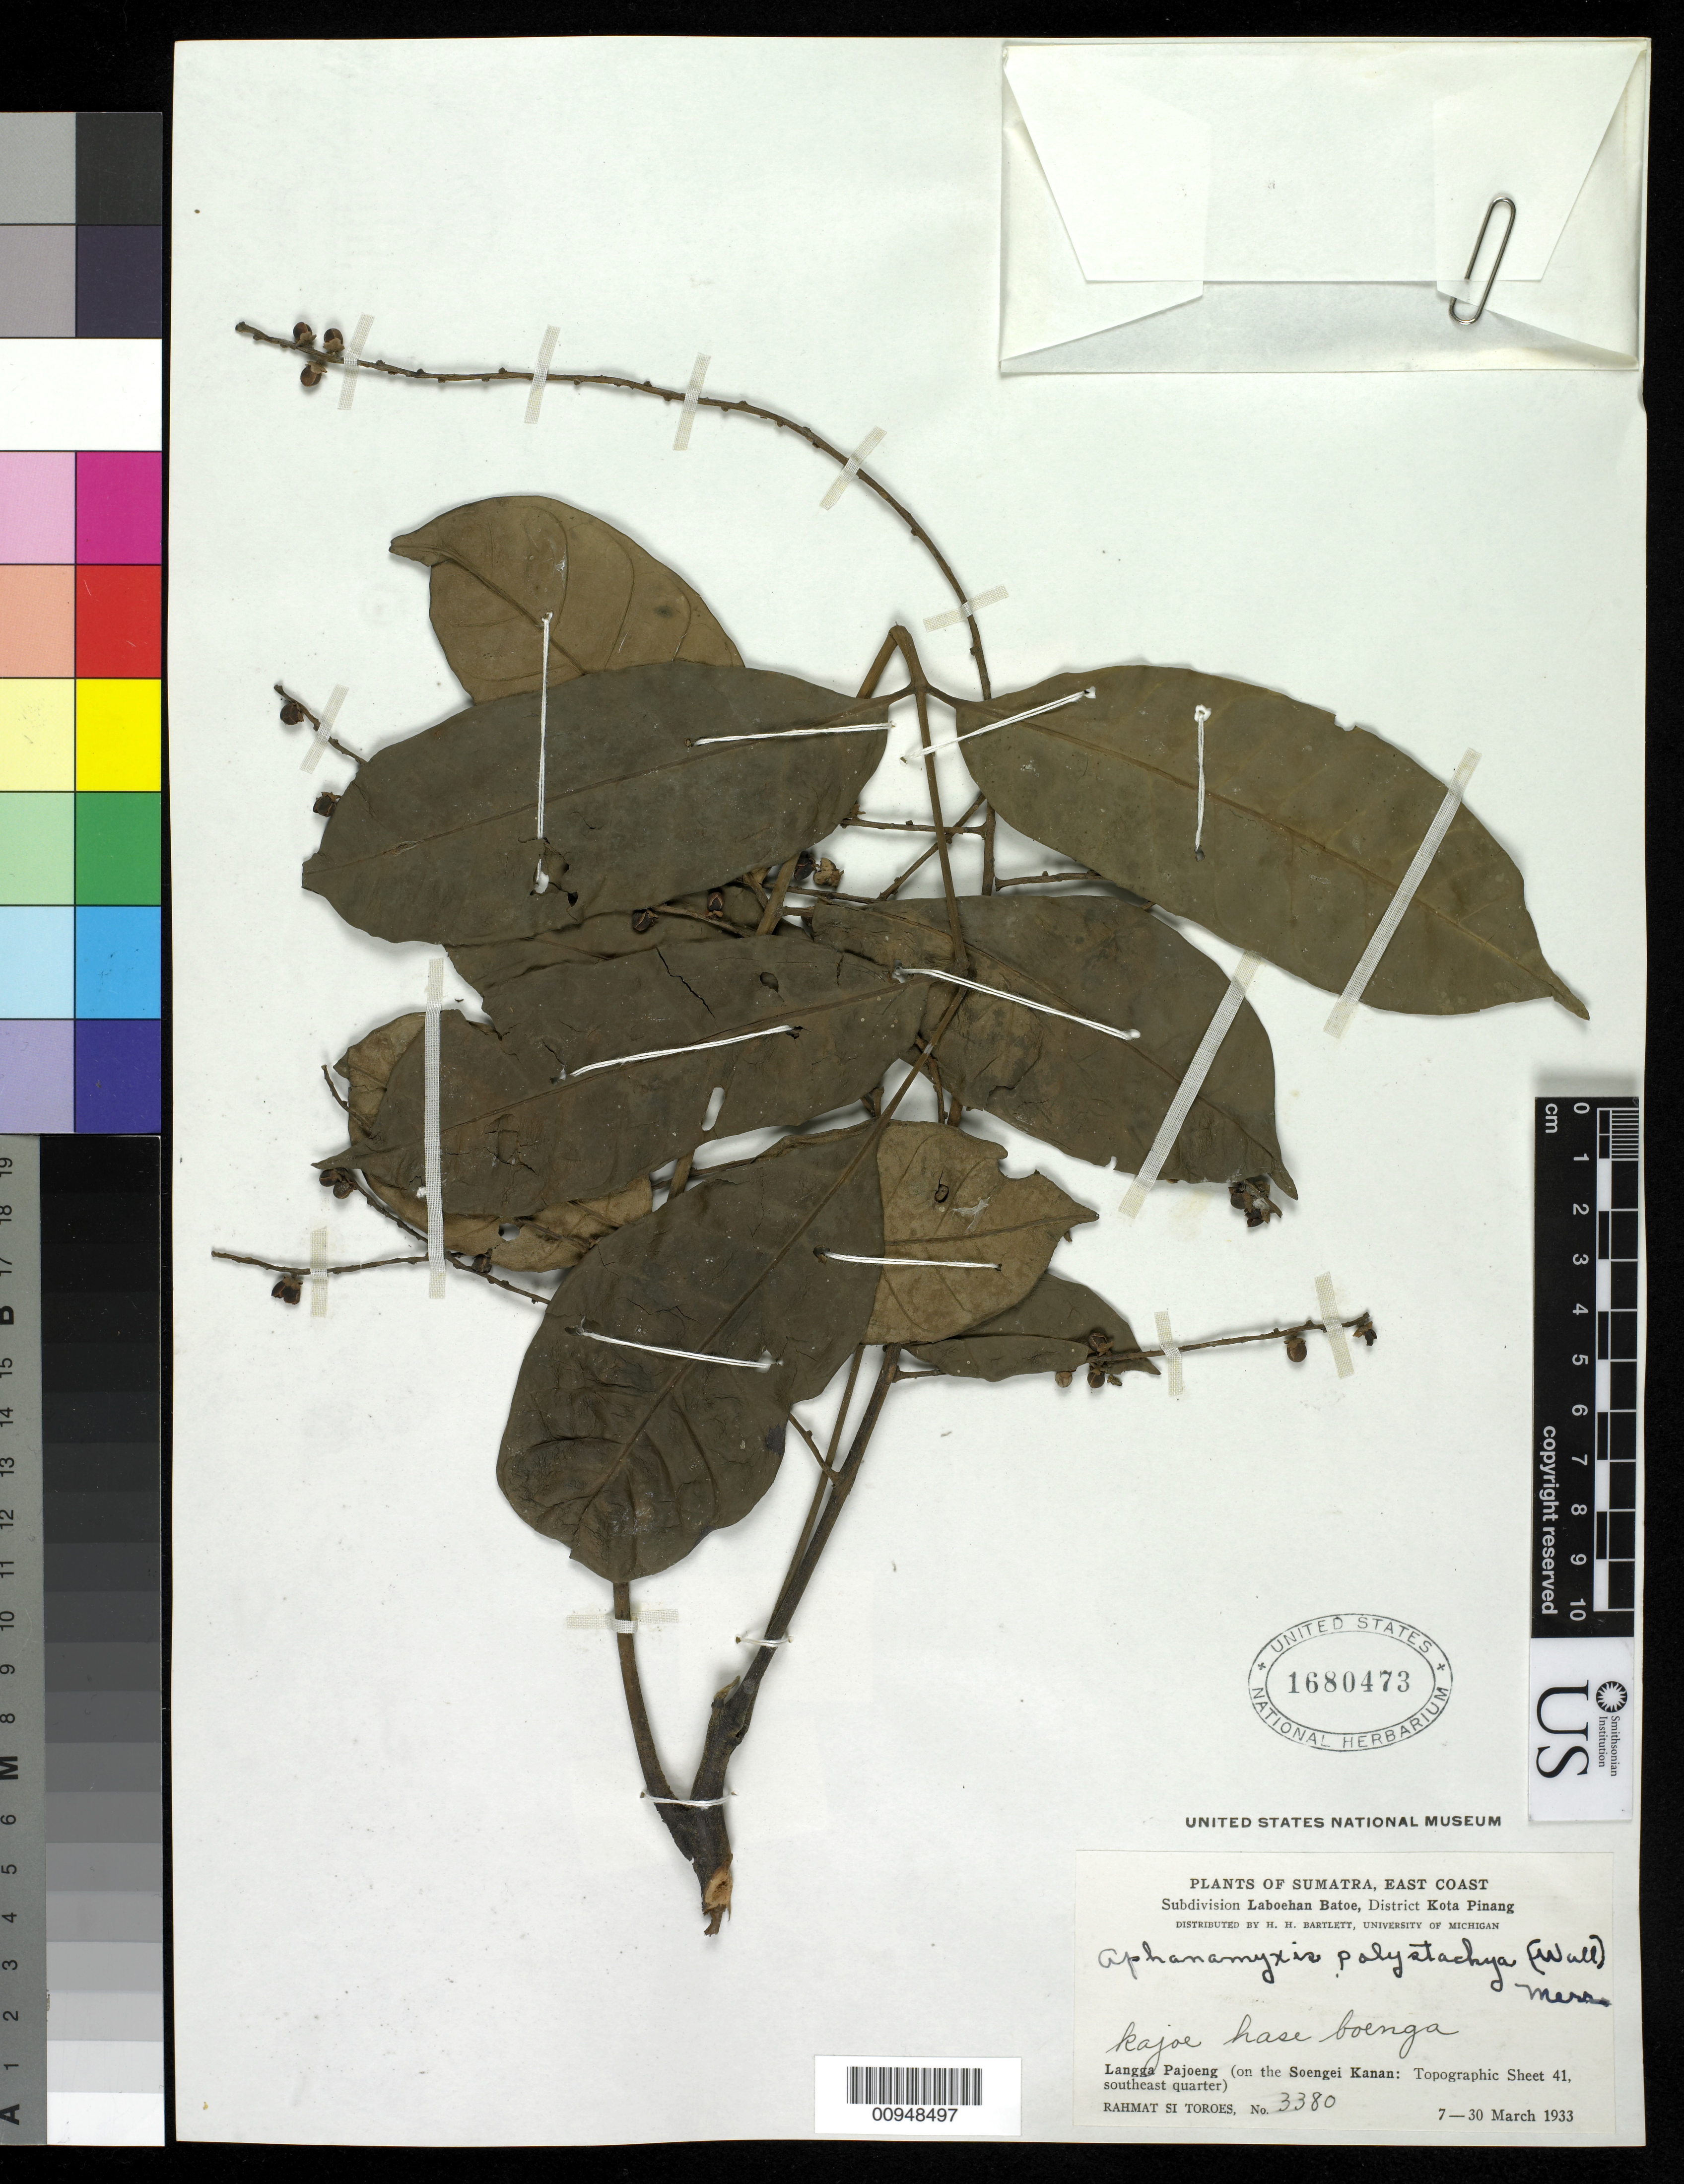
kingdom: Plantae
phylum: Tracheophyta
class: Magnoliopsida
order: Sapindales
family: Meliaceae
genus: Aphanamixis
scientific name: Aphanamixis polystachya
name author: (Wall.) R. Parker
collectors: Rahmat Si Boeea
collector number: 3380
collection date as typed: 07 Mar 1933 to 30 Mar 1933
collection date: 1933-03-07/1933-03-30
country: Indonesia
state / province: Sumatra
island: Sumatra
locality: East Coast, Subdivision Laboehan Batoe, District Kota Pinang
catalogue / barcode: US 1680473